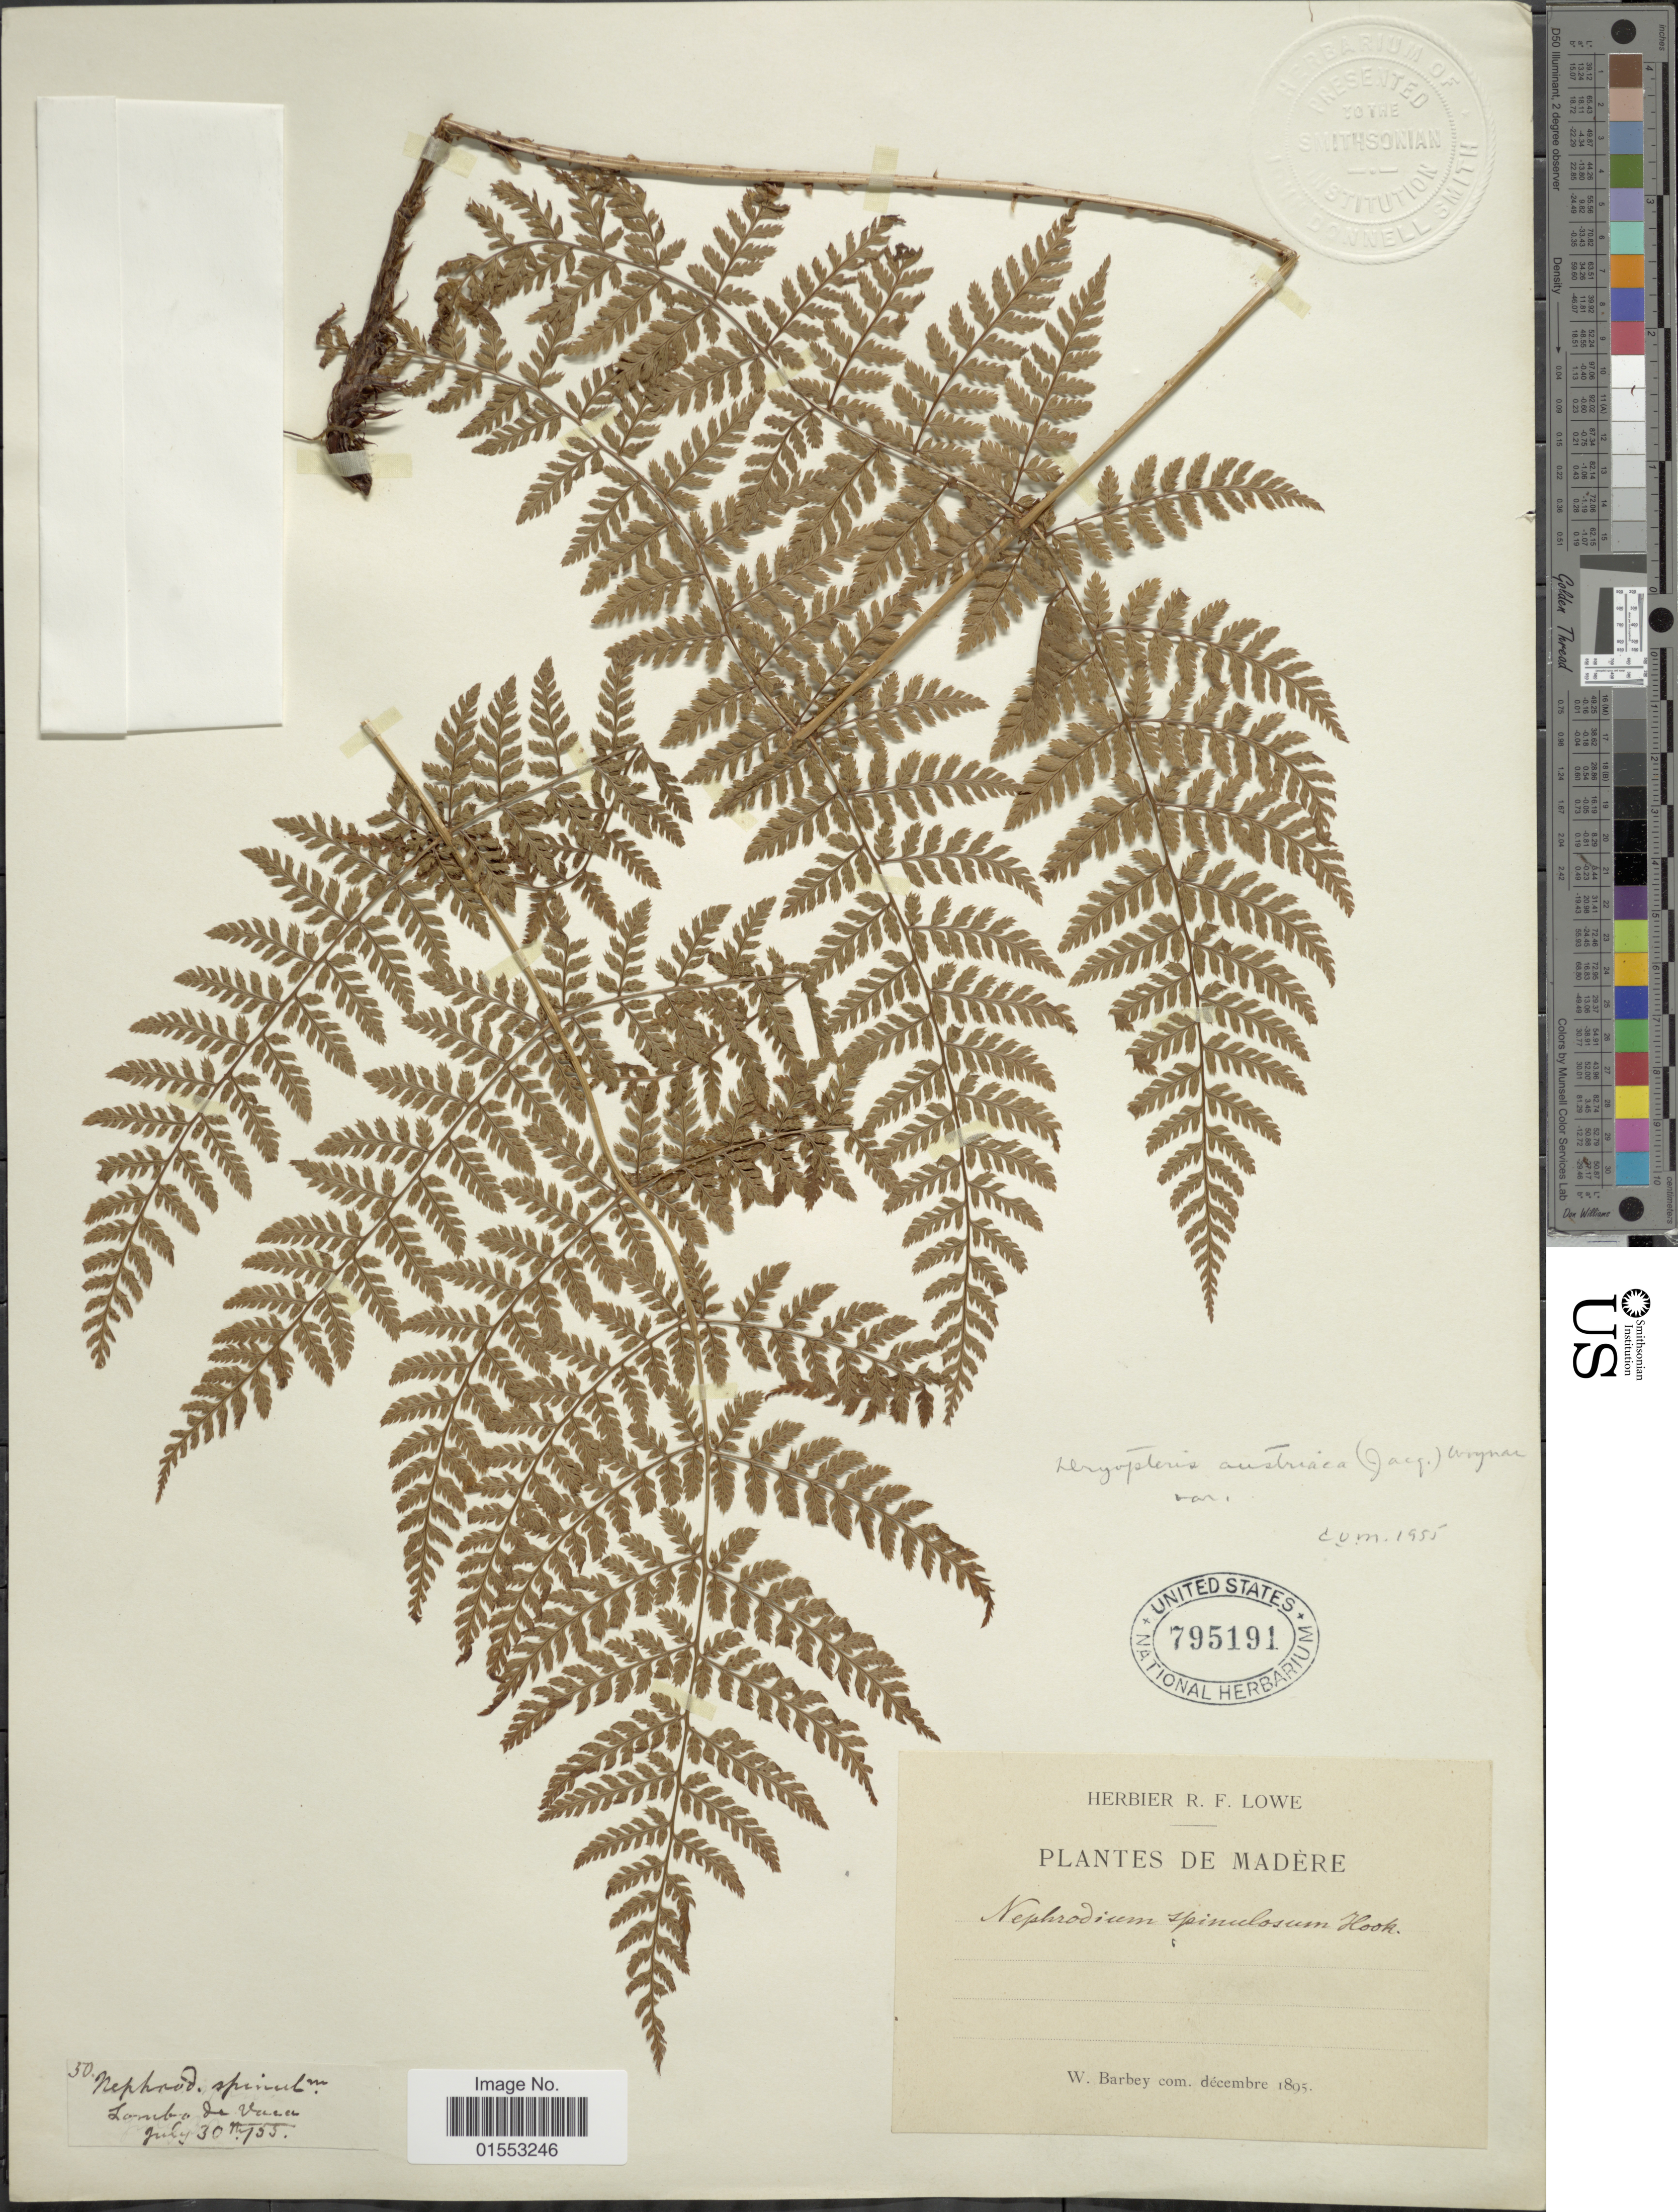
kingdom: Plantae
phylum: Tracheophyta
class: Polypodiopsida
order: Polypodiales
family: Dryopteridaceae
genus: Dryopteris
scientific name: Dryopteris dilatata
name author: (Hoffm.) A. Gray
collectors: ex herb. R. F. Lowe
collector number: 50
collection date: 1955-07-30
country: Portugal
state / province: Madeira (Aut. Reg.)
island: Madeira Is.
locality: Madere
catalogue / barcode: US 795191